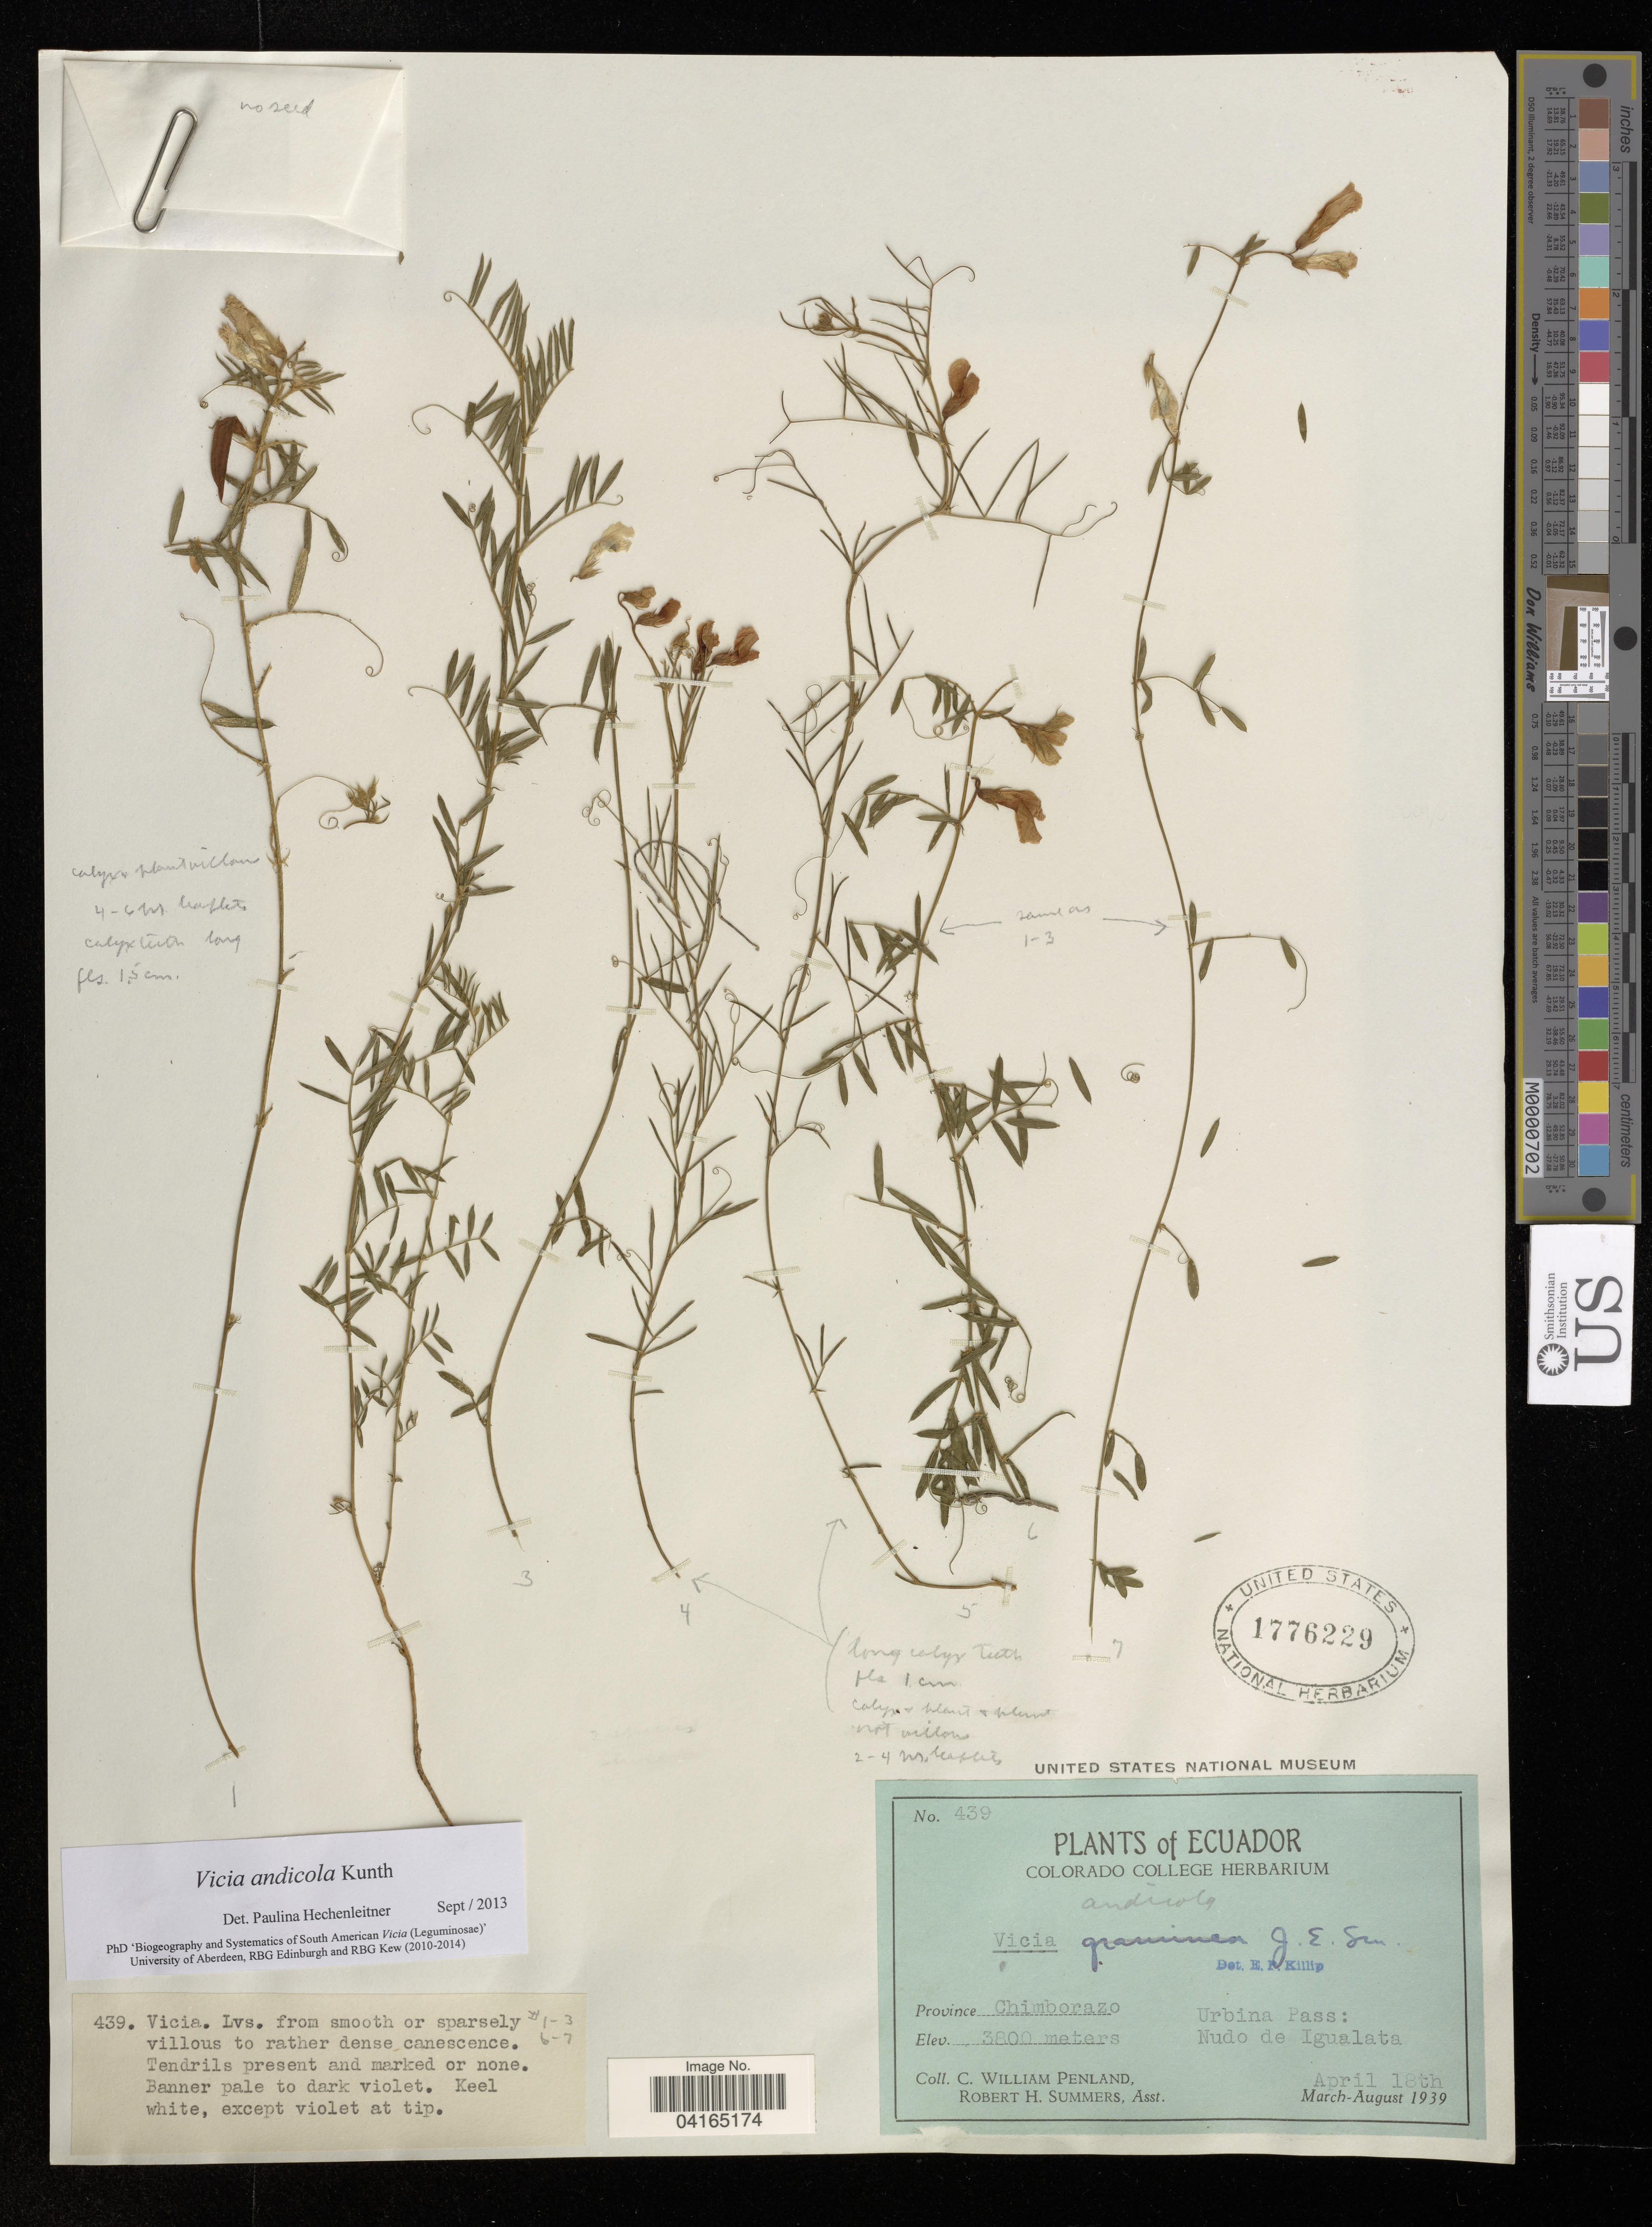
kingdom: Plantae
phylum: Tracheophyta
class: Magnoliopsida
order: Fabales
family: Fabaceae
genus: Vicia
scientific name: Vicia andicola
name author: Kunth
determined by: Hechenleitner, Paulina, RBG Edinburgh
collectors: C. W. Penland & R. Summers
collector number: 439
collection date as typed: March-August 1939 APR 18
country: Ecuador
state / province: Chimborazo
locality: Province Chimborazo. Uribina Pass: Nudo de Igualata.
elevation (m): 3800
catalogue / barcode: US 1776229